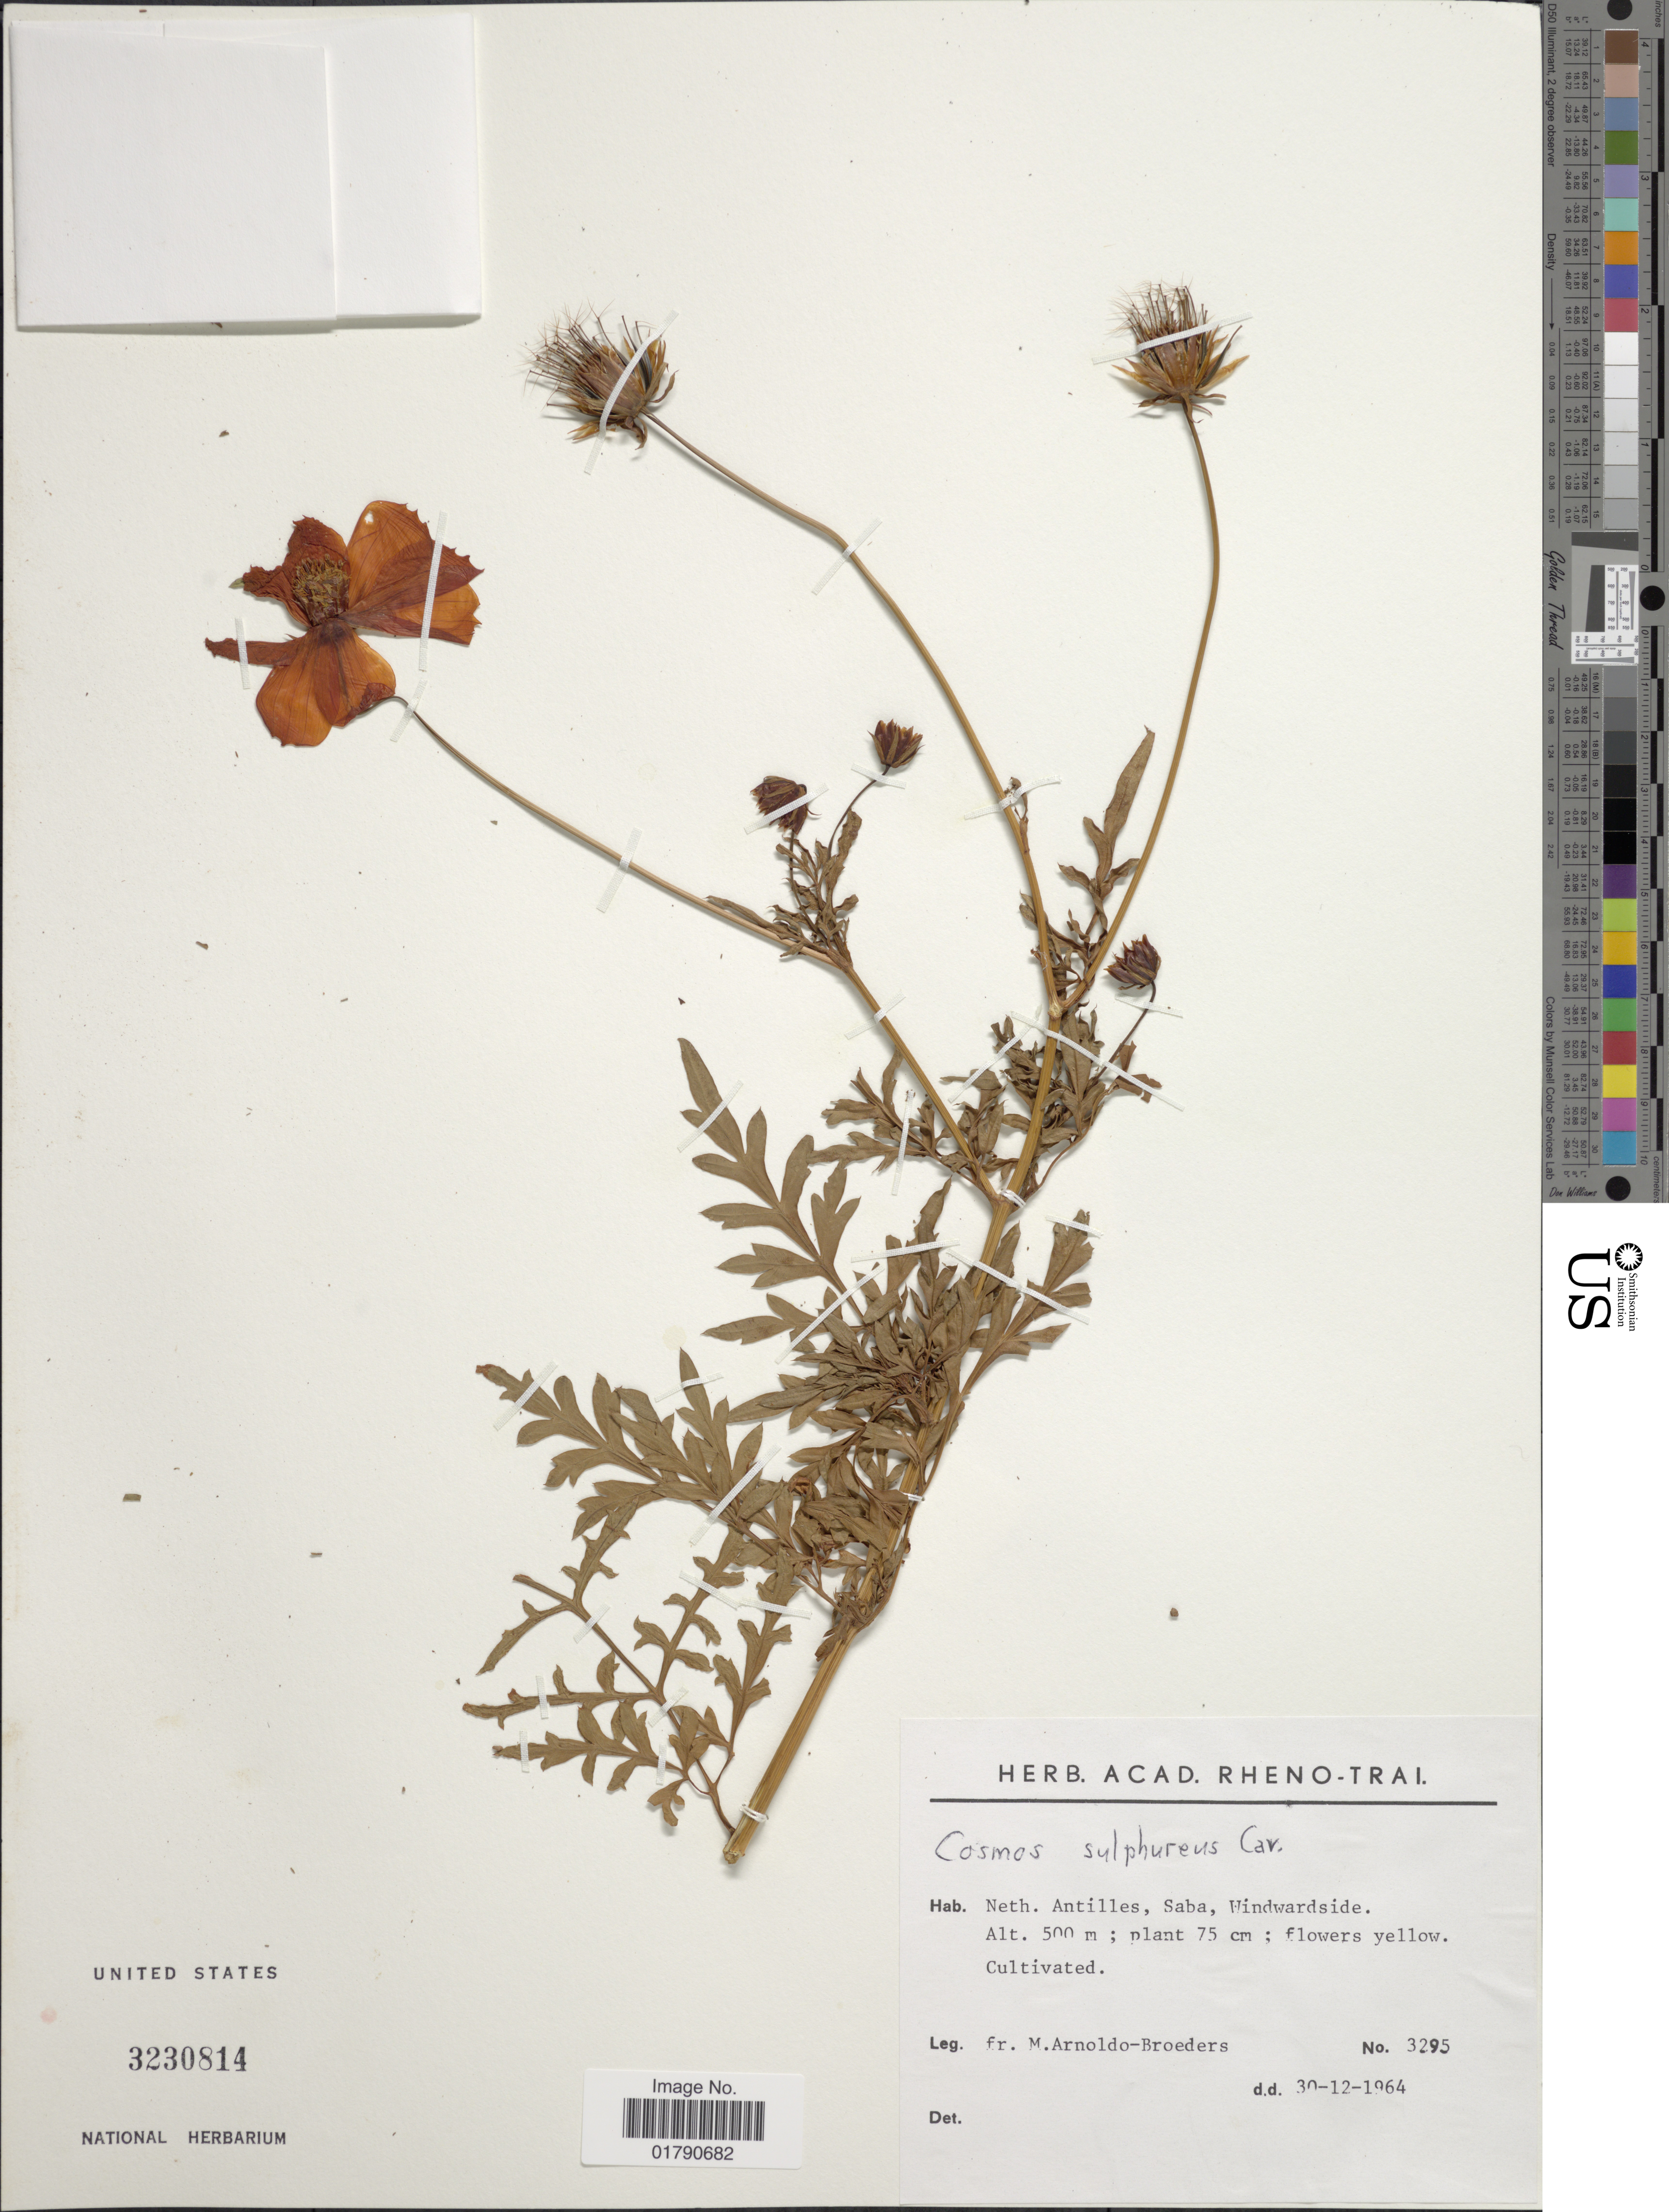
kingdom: Plantae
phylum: Tracheophyta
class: Magnoliopsida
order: Asterales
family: Asteraceae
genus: Cosmos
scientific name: Cosmos sulphureus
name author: Cav.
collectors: N. Arnoldo-Broeders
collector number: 3295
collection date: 1964-12-30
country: Netherlands Antilles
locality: Neth. Antilles, Saba, Windwardside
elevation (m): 500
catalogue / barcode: US 3230814